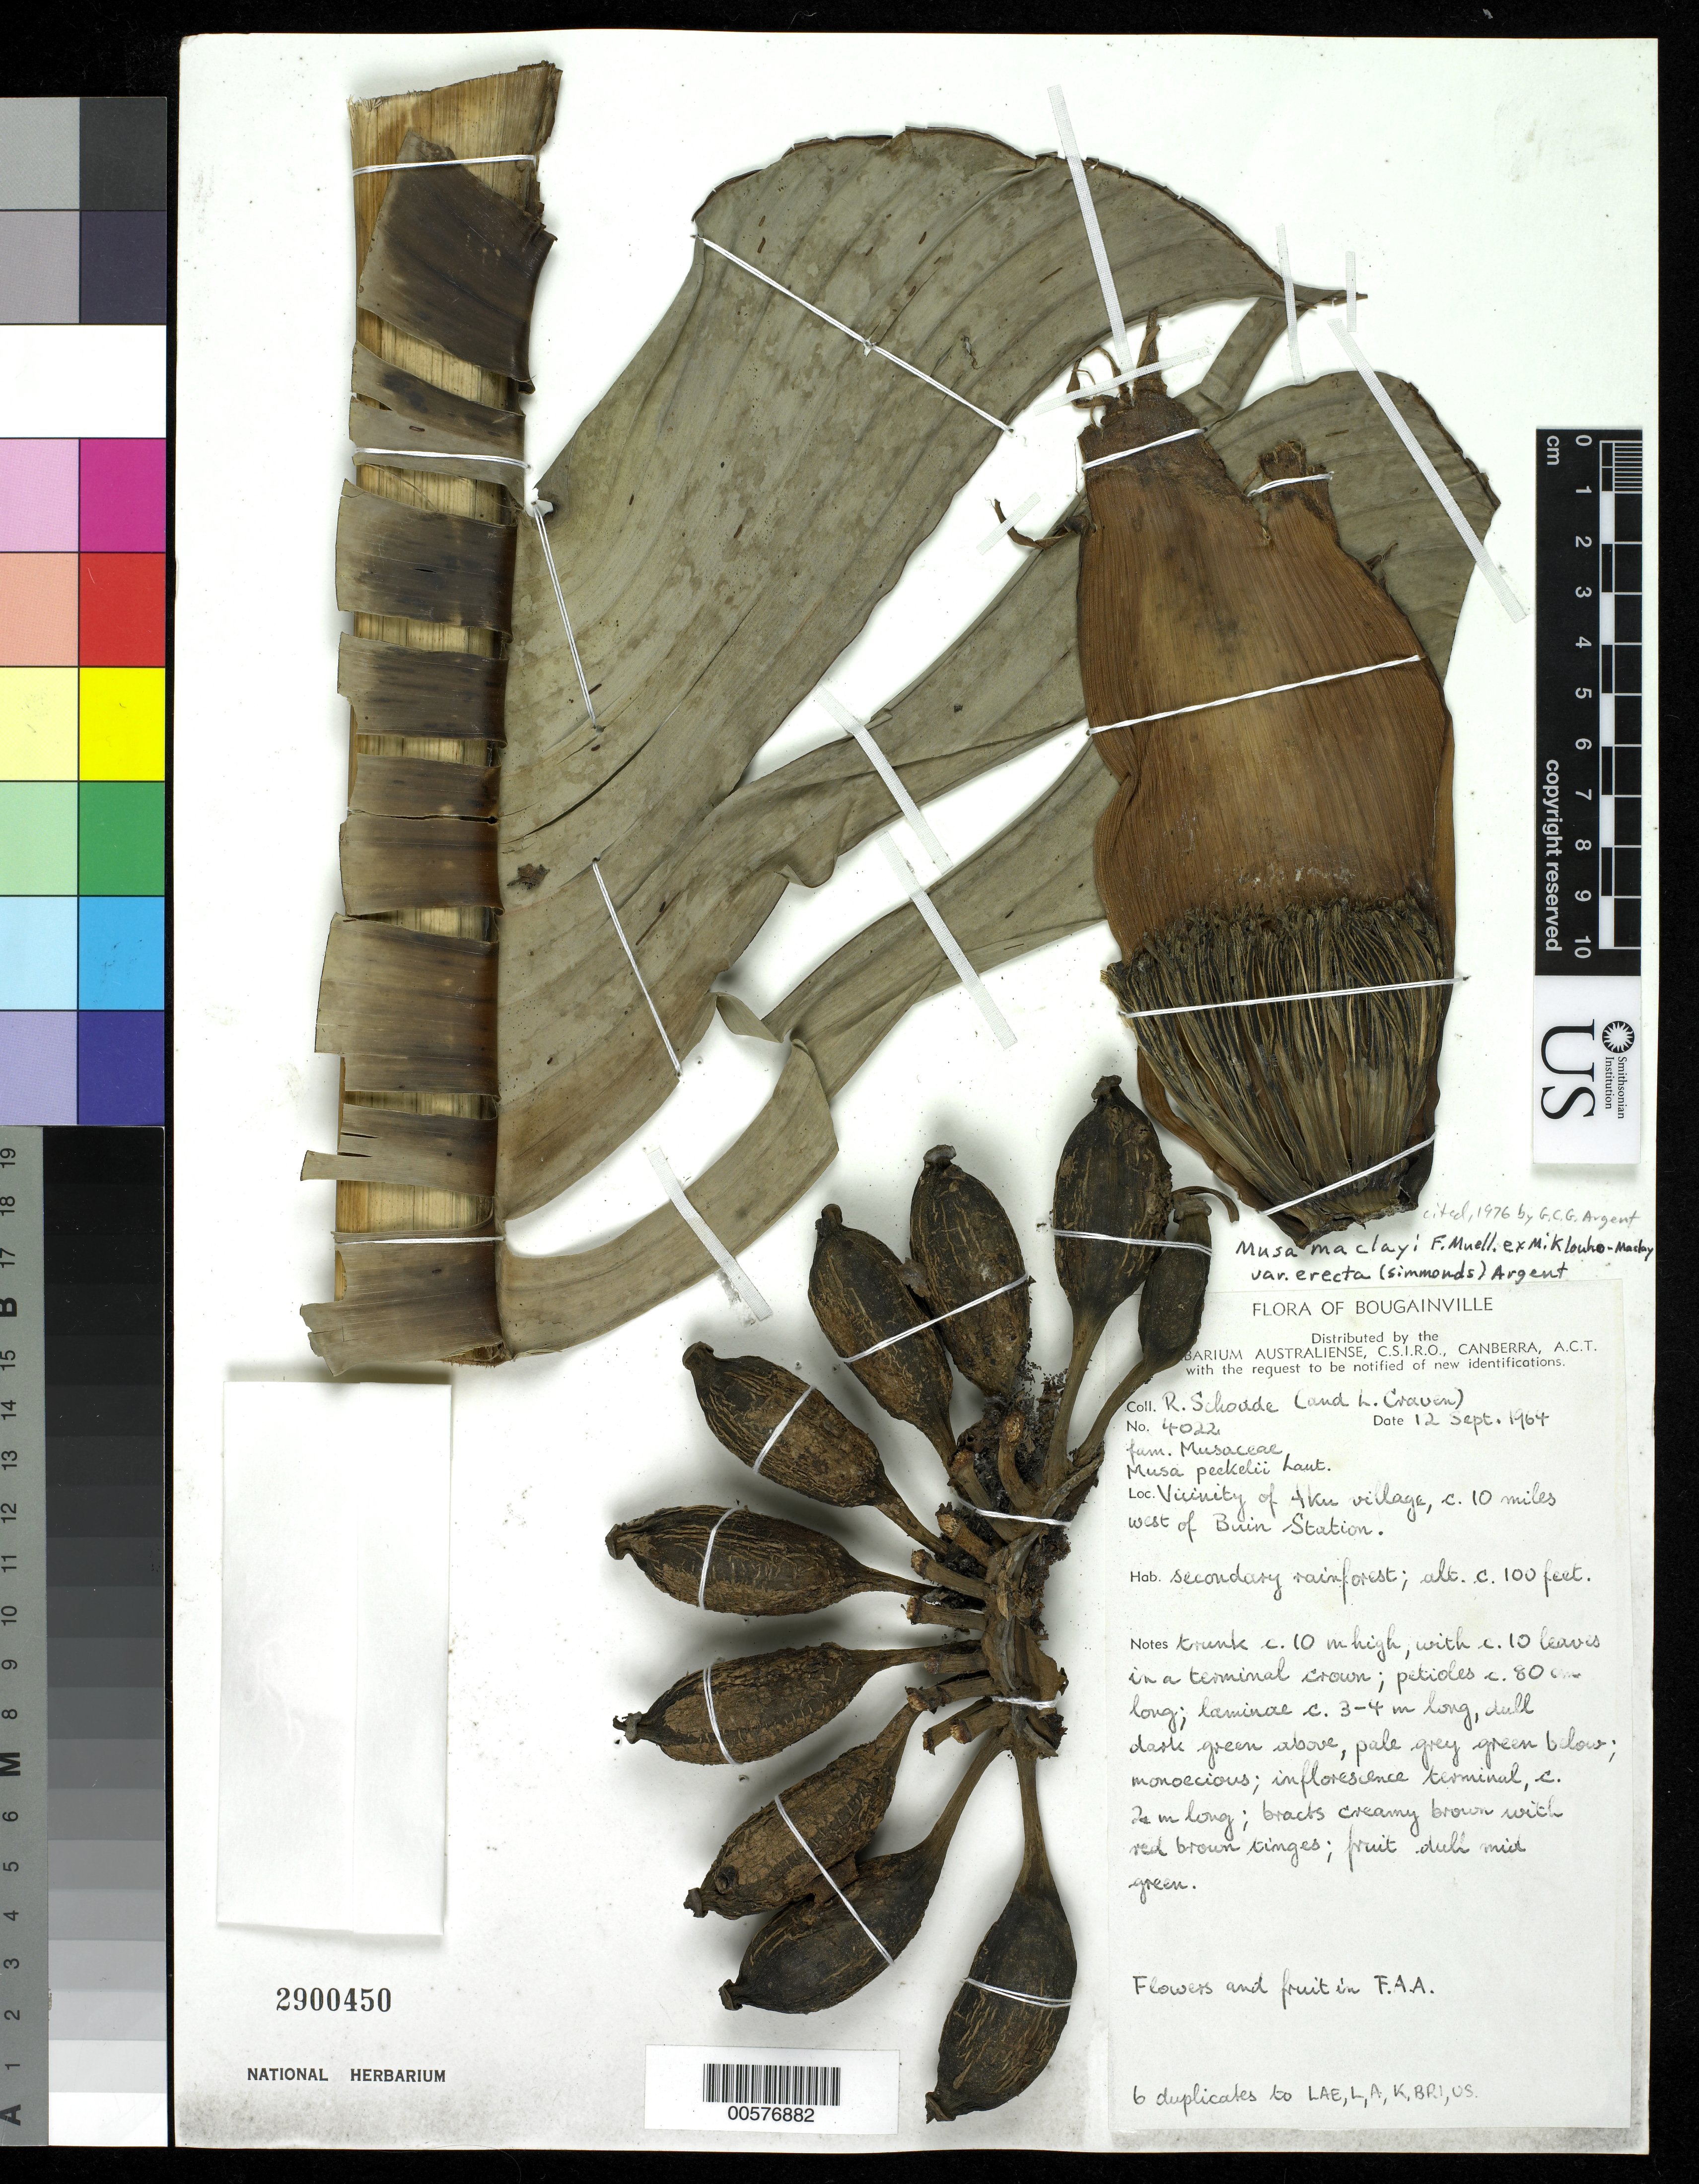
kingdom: Plantae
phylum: Tracheophyta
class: Liliopsida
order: Zingiberales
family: Musaceae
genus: Musa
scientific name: Musa maclayi var. erecta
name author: (N.W. Simmonds) Argent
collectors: R. Schodde & L. A. Craven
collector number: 4022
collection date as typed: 12 Sep 1964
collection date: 1964-09-12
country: Papua New Guinea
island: Bougainville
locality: Vicinity of Aku village, c. 10 mi. W of Buin Station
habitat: Secondary rainforest.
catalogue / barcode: US 2900450